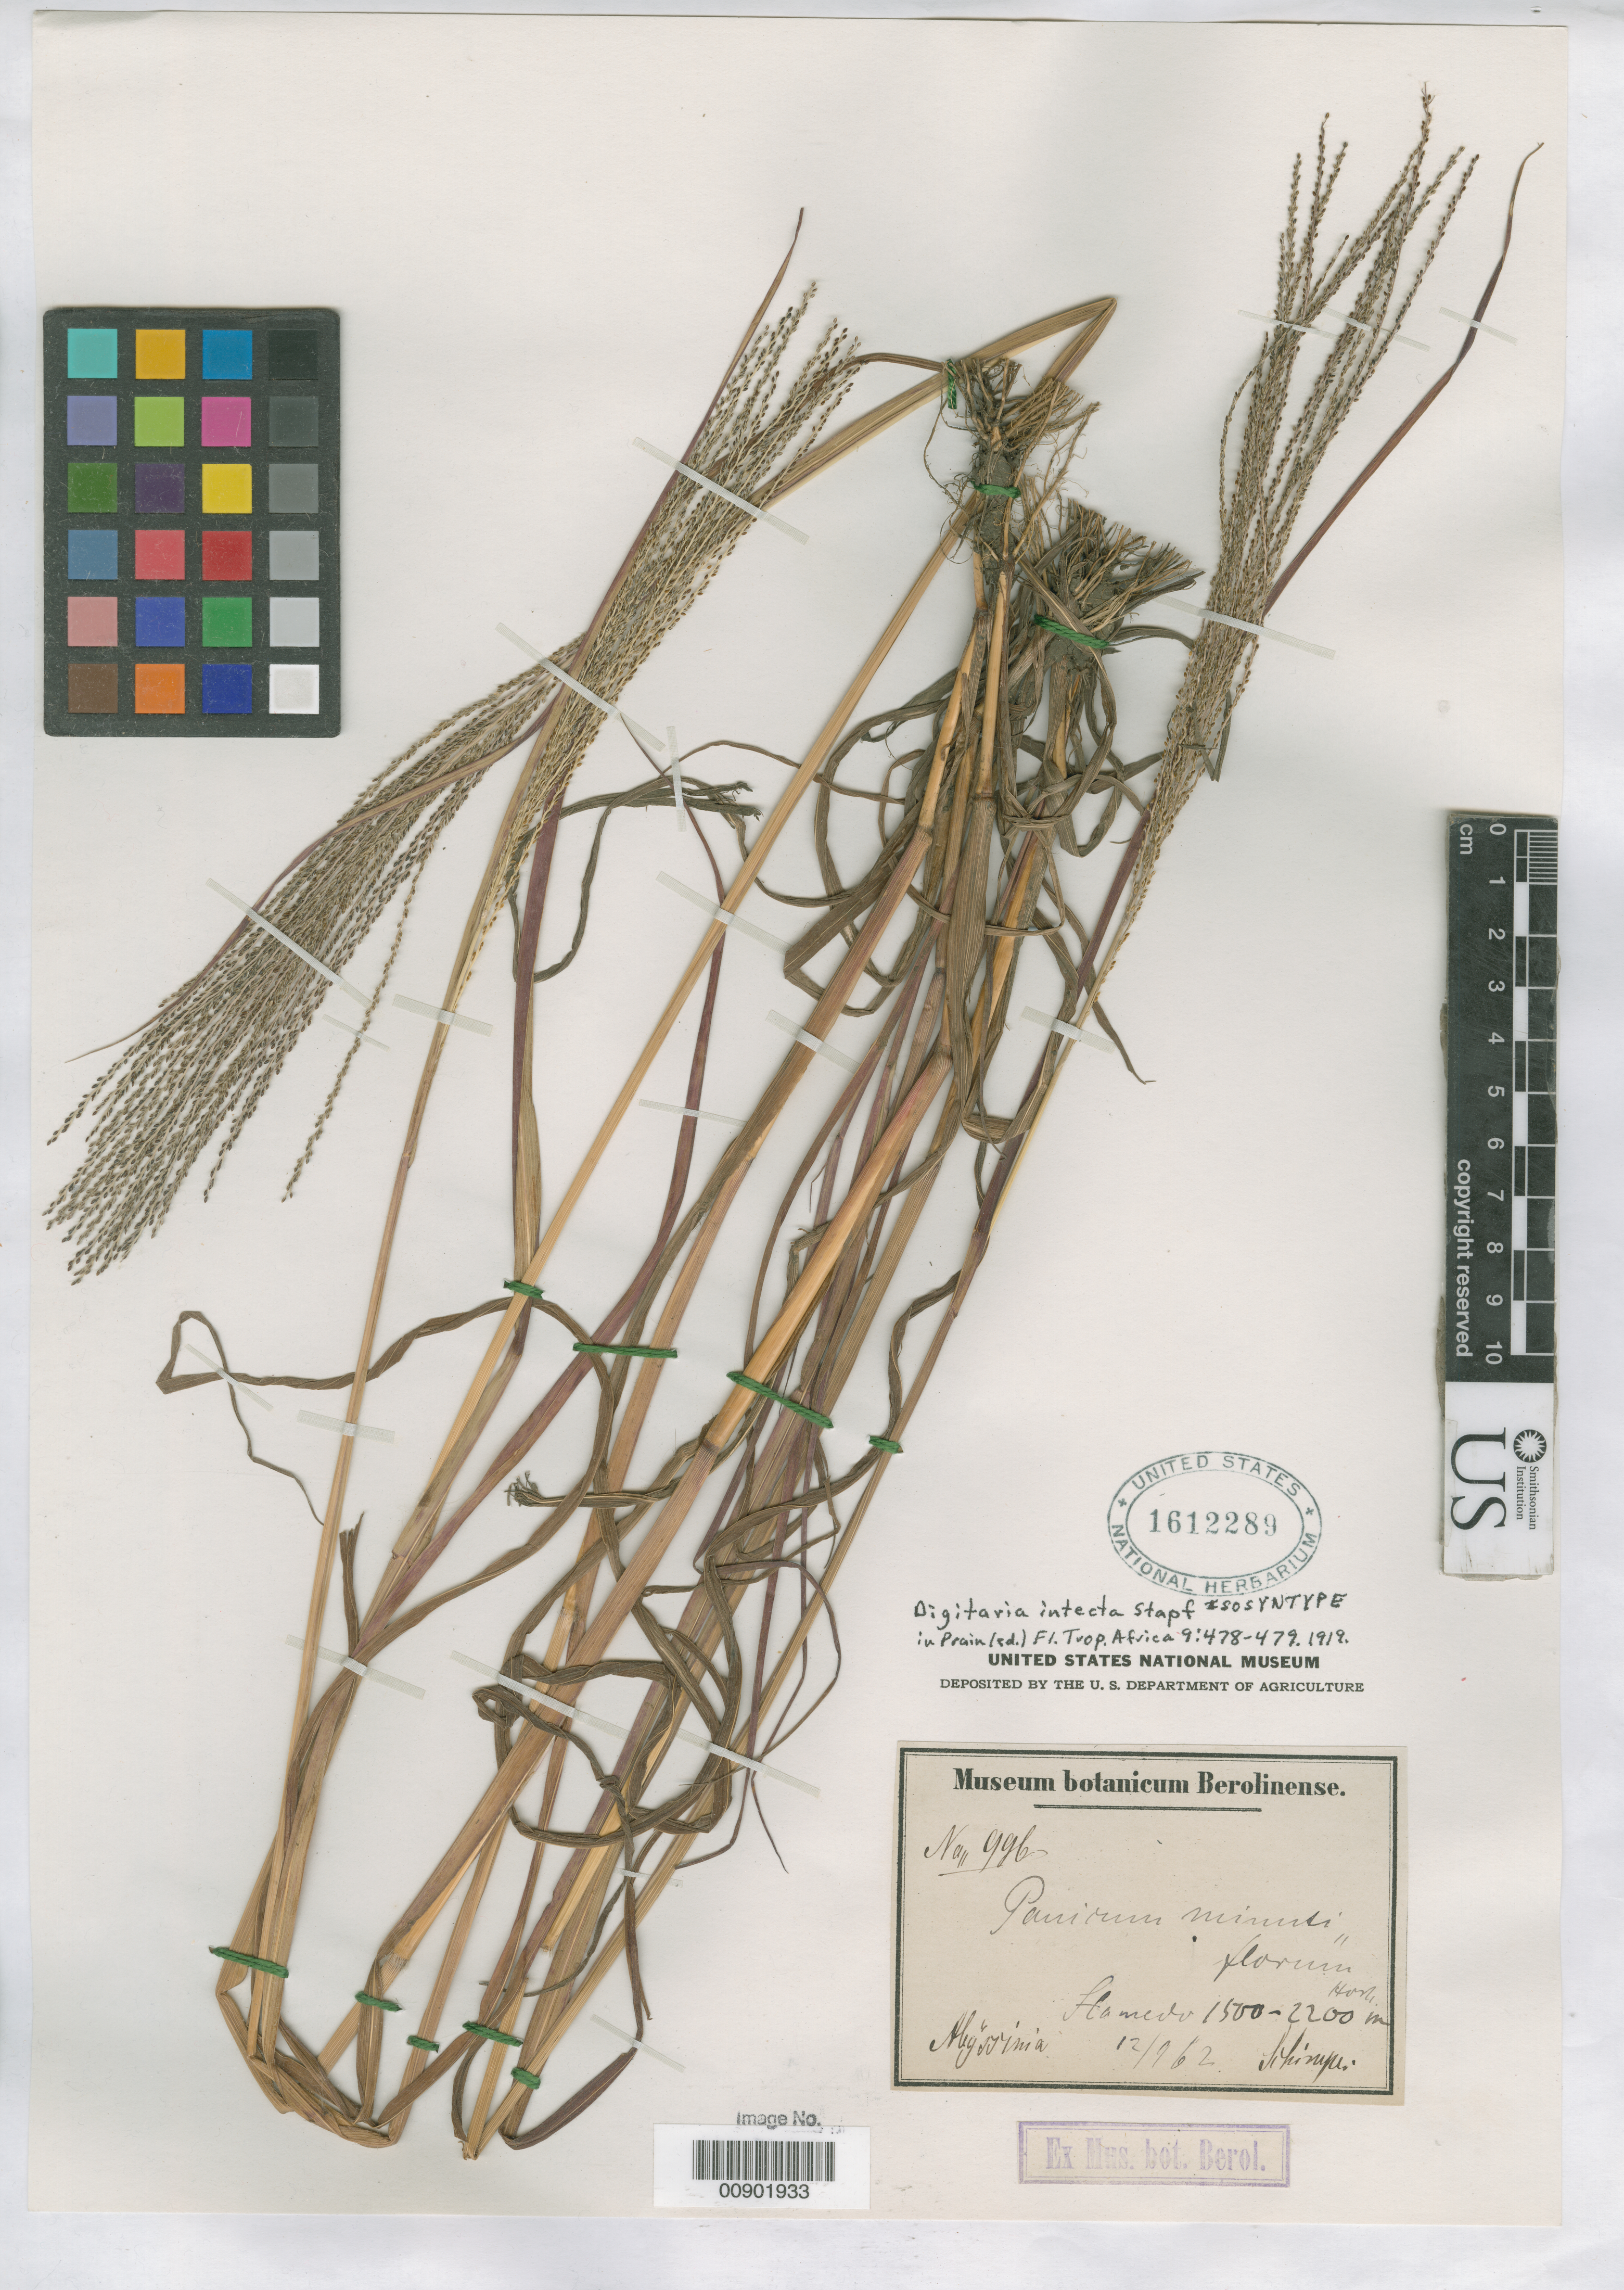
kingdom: Plantae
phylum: Tracheophyta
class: Liliopsida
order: Poales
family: Poaceae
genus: Digitaria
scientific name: Digitaria intecta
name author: Stapf in Prain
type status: Syntype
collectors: G. W. Schimper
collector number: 996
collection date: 1862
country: Ethiopia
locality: Abyssinia. Hamedo [protologue: "Tigre or Begemeder; without precise locality"]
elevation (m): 1500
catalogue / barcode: US 1612289